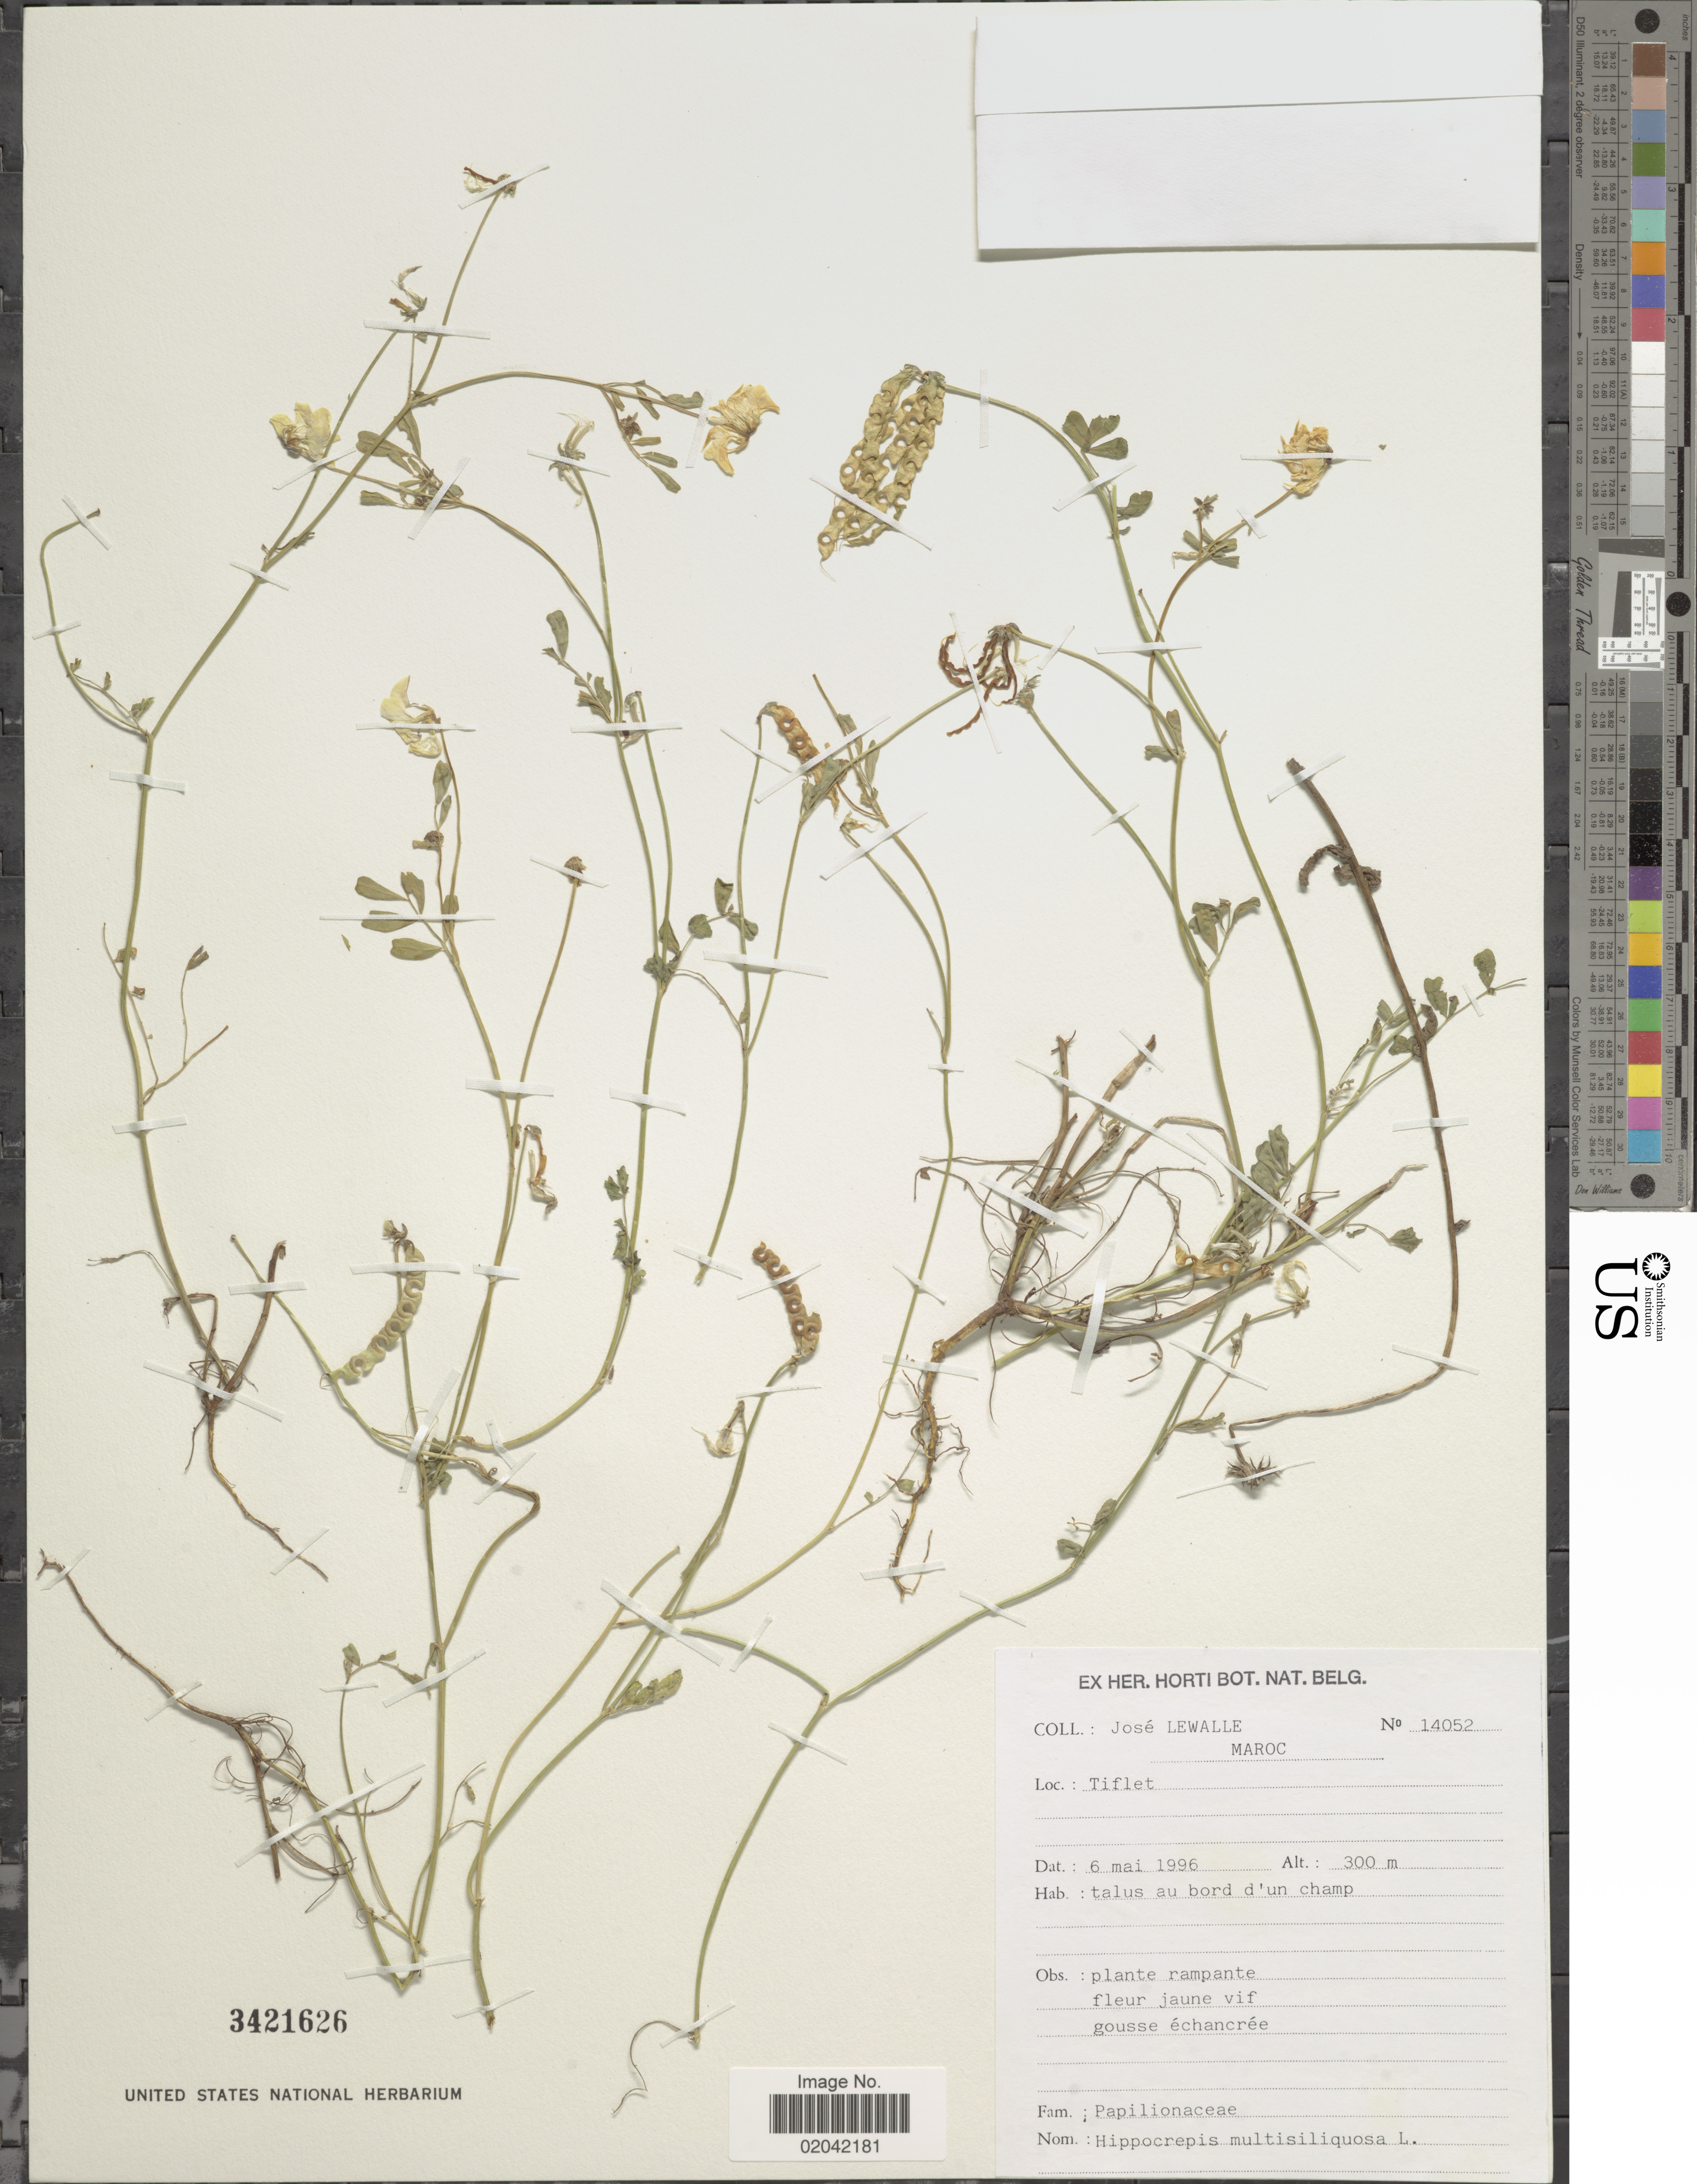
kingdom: Plantae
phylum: Tracheophyta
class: Magnoliopsida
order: Fabales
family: Fabaceae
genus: Hippocrepis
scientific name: Hippocrepis multisiliquosa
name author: L.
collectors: J. Lewalle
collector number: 14052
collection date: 1996-05-06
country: Morocco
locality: Maroc. Tiflet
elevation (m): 300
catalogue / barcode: US 3421626